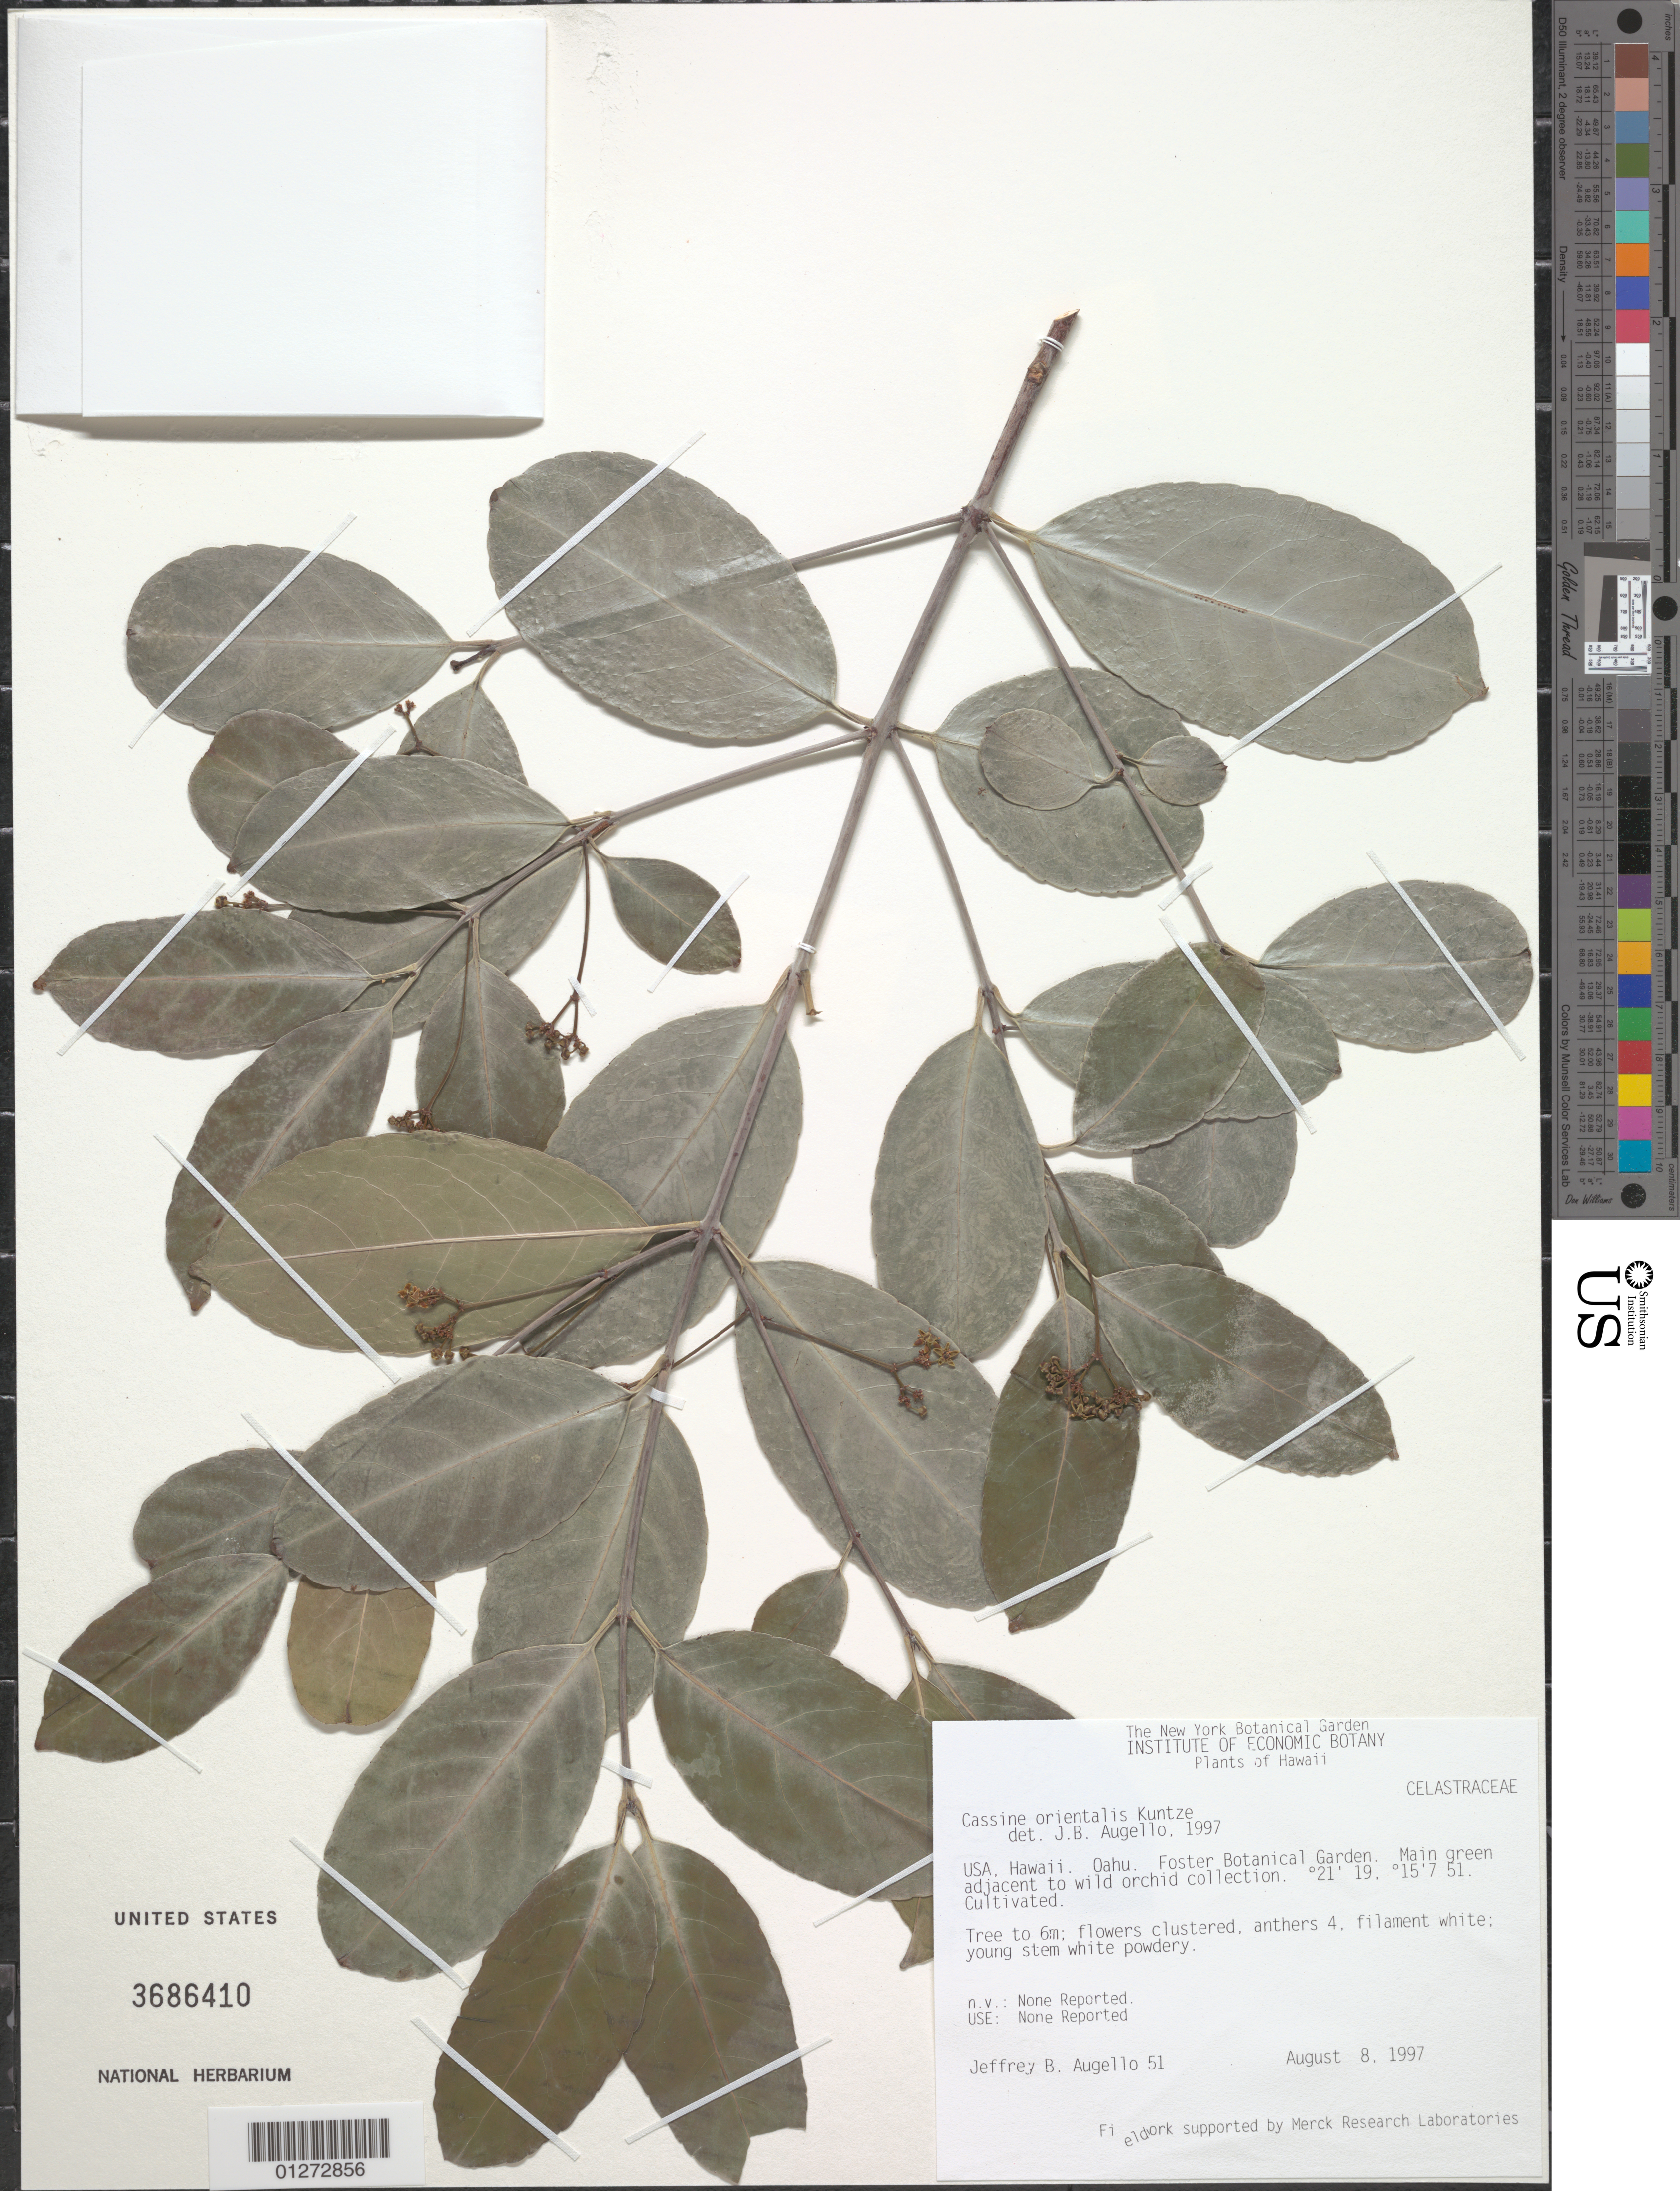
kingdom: Plantae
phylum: Tracheophyta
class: Magnoliopsida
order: Celastrales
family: Celastraceae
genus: Elaeodendron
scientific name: Elaeodendron orientale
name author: Jacq.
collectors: J. Augello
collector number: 51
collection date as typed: August 8, 1997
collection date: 1997-08-08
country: United States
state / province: Hawaii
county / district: Honolulu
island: Oahu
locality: Foster Botanical Garden, main green adjacent to wild orchid collection.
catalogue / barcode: US 3686410